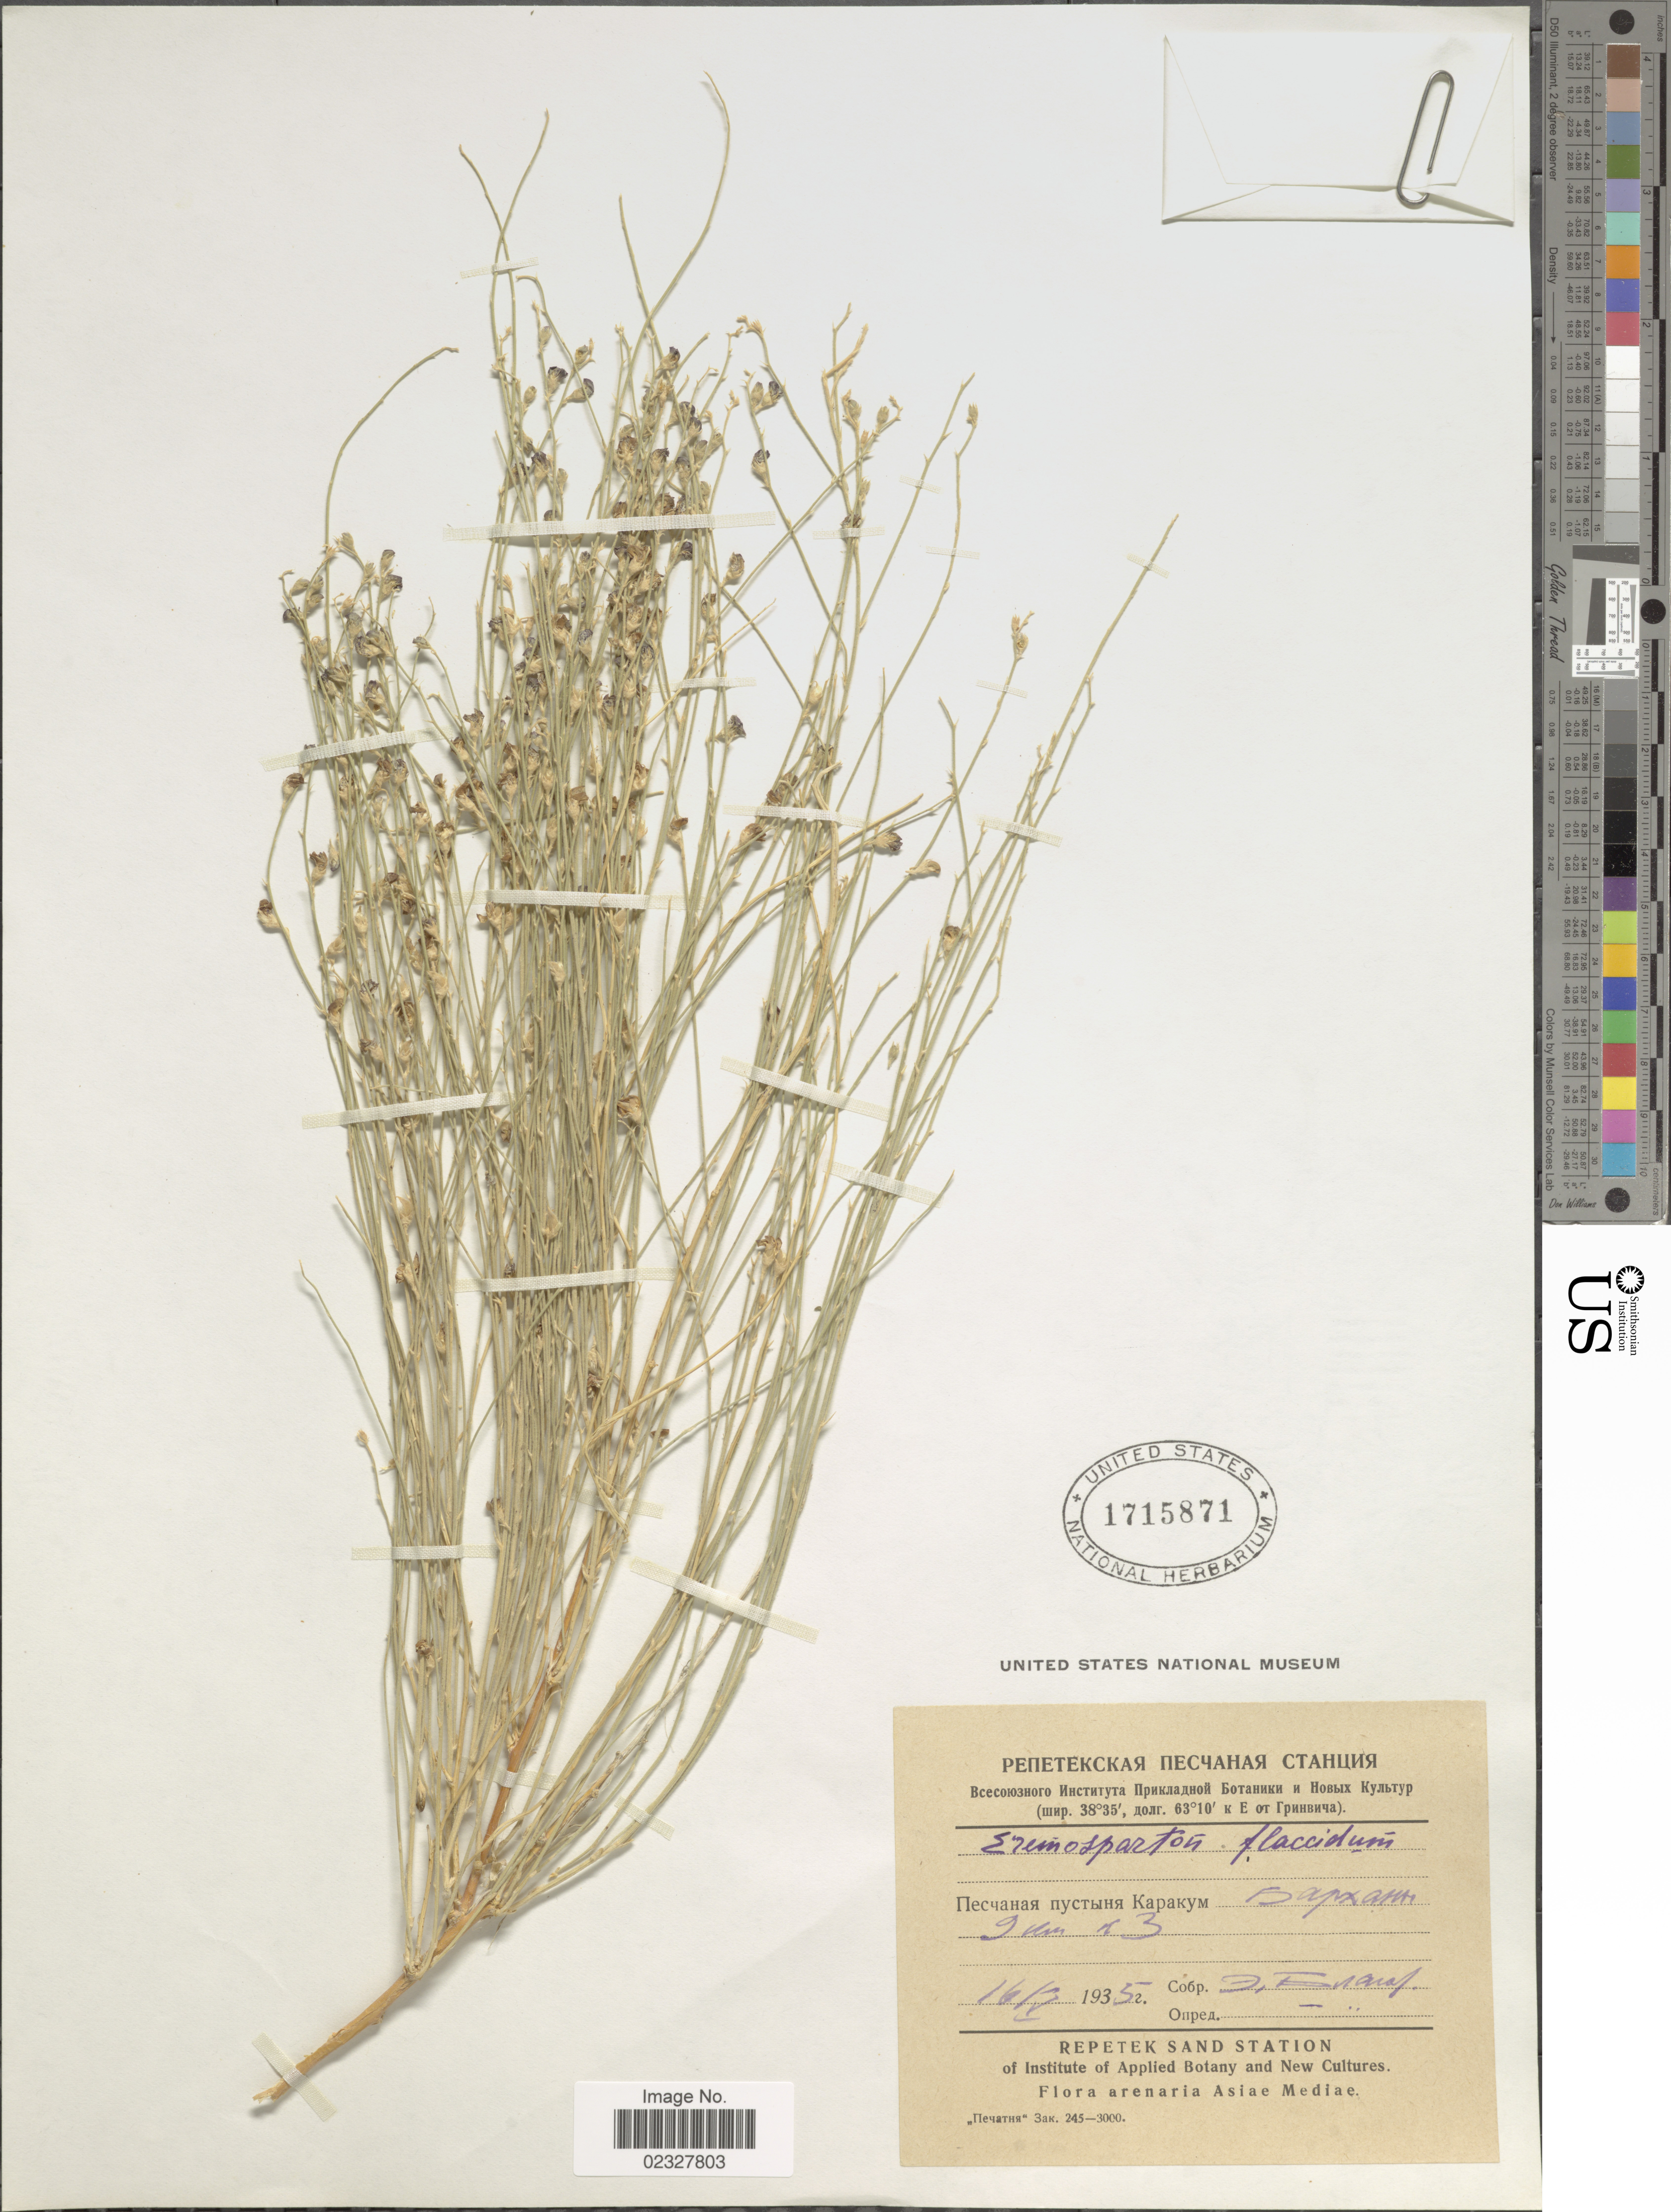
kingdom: Plantae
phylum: Tracheophyta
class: Magnoliopsida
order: Fabales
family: Fabaceae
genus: Eremosparton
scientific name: Eremosparton flaccidum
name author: Litv.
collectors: E. Blagoveshenskiy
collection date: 1935-03-16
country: Turkmenistan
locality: Karakum Desert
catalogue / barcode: US 1715871